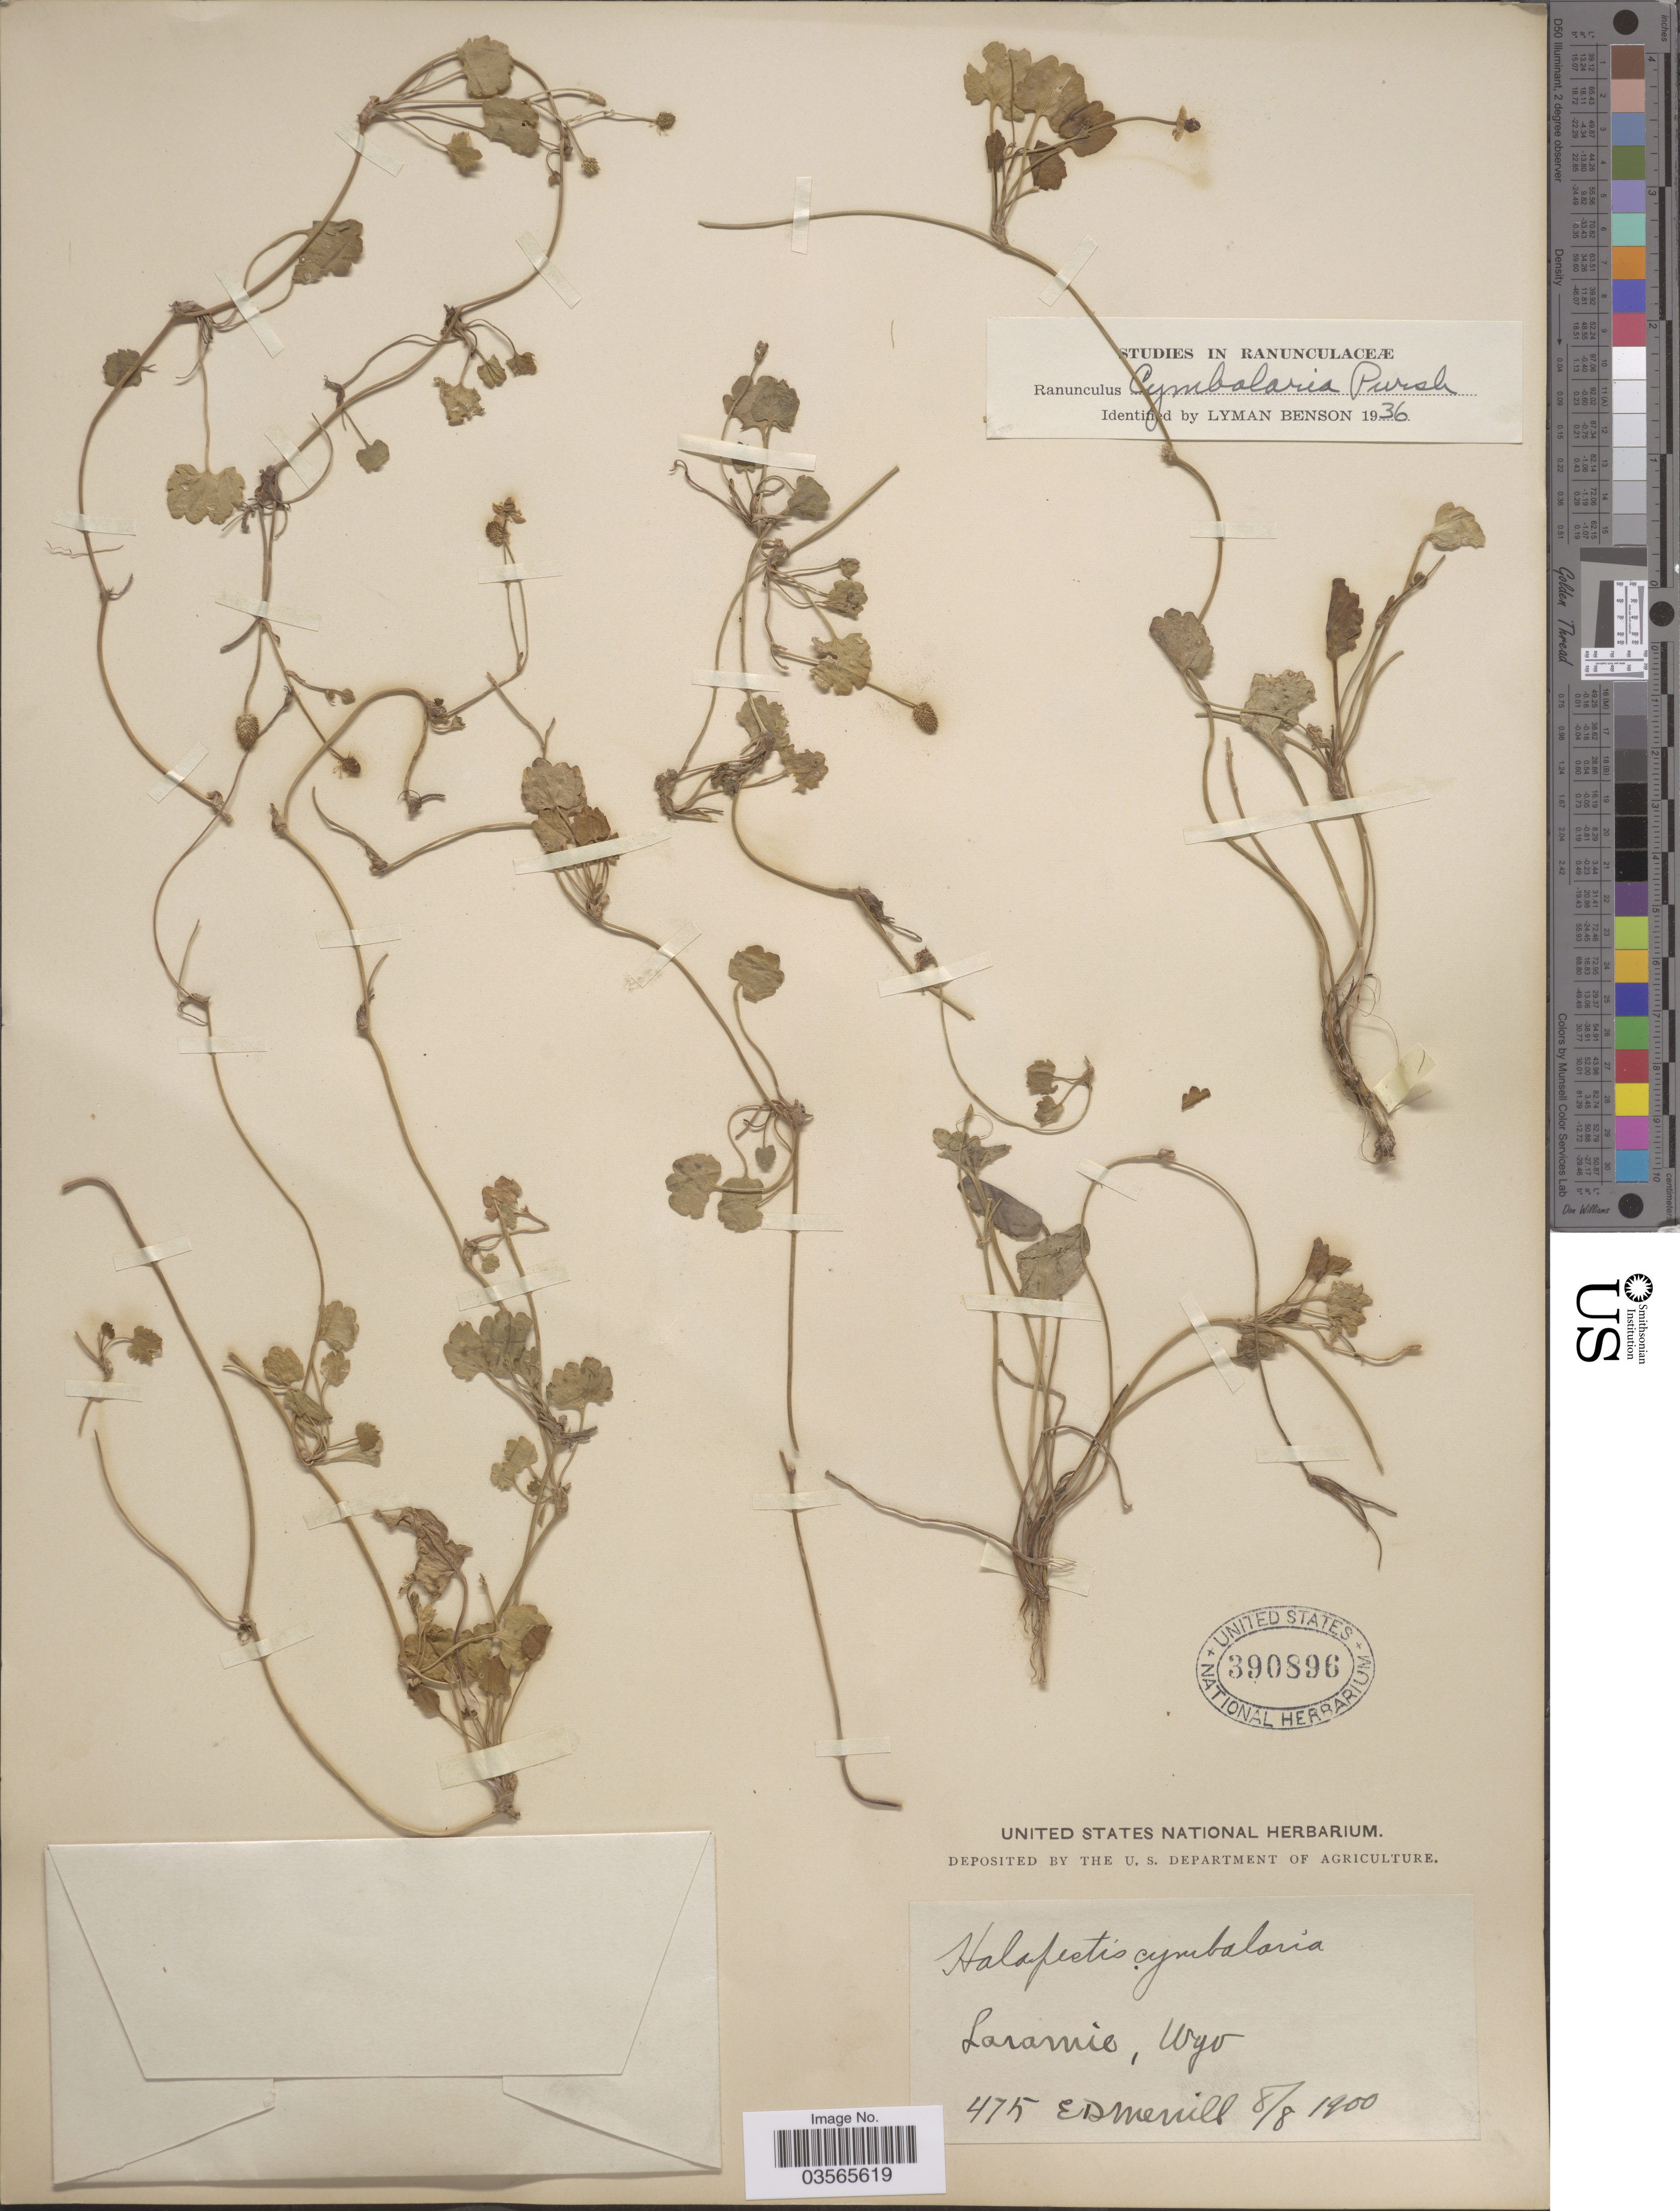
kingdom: Plantae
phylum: Tracheophyta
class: Magnoliopsida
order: Ranunculales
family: Ranunculaceae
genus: Halerpestes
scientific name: Halerpestes cymbalaria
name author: (Pursh) Greene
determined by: Strong, M. T., (US), Smithsonian Institution - National Museum of Natural History (UNITED STATES)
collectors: E. D. Merrill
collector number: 475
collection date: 1900-08-08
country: United States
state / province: Wyoming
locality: Laramie.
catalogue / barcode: US 390896